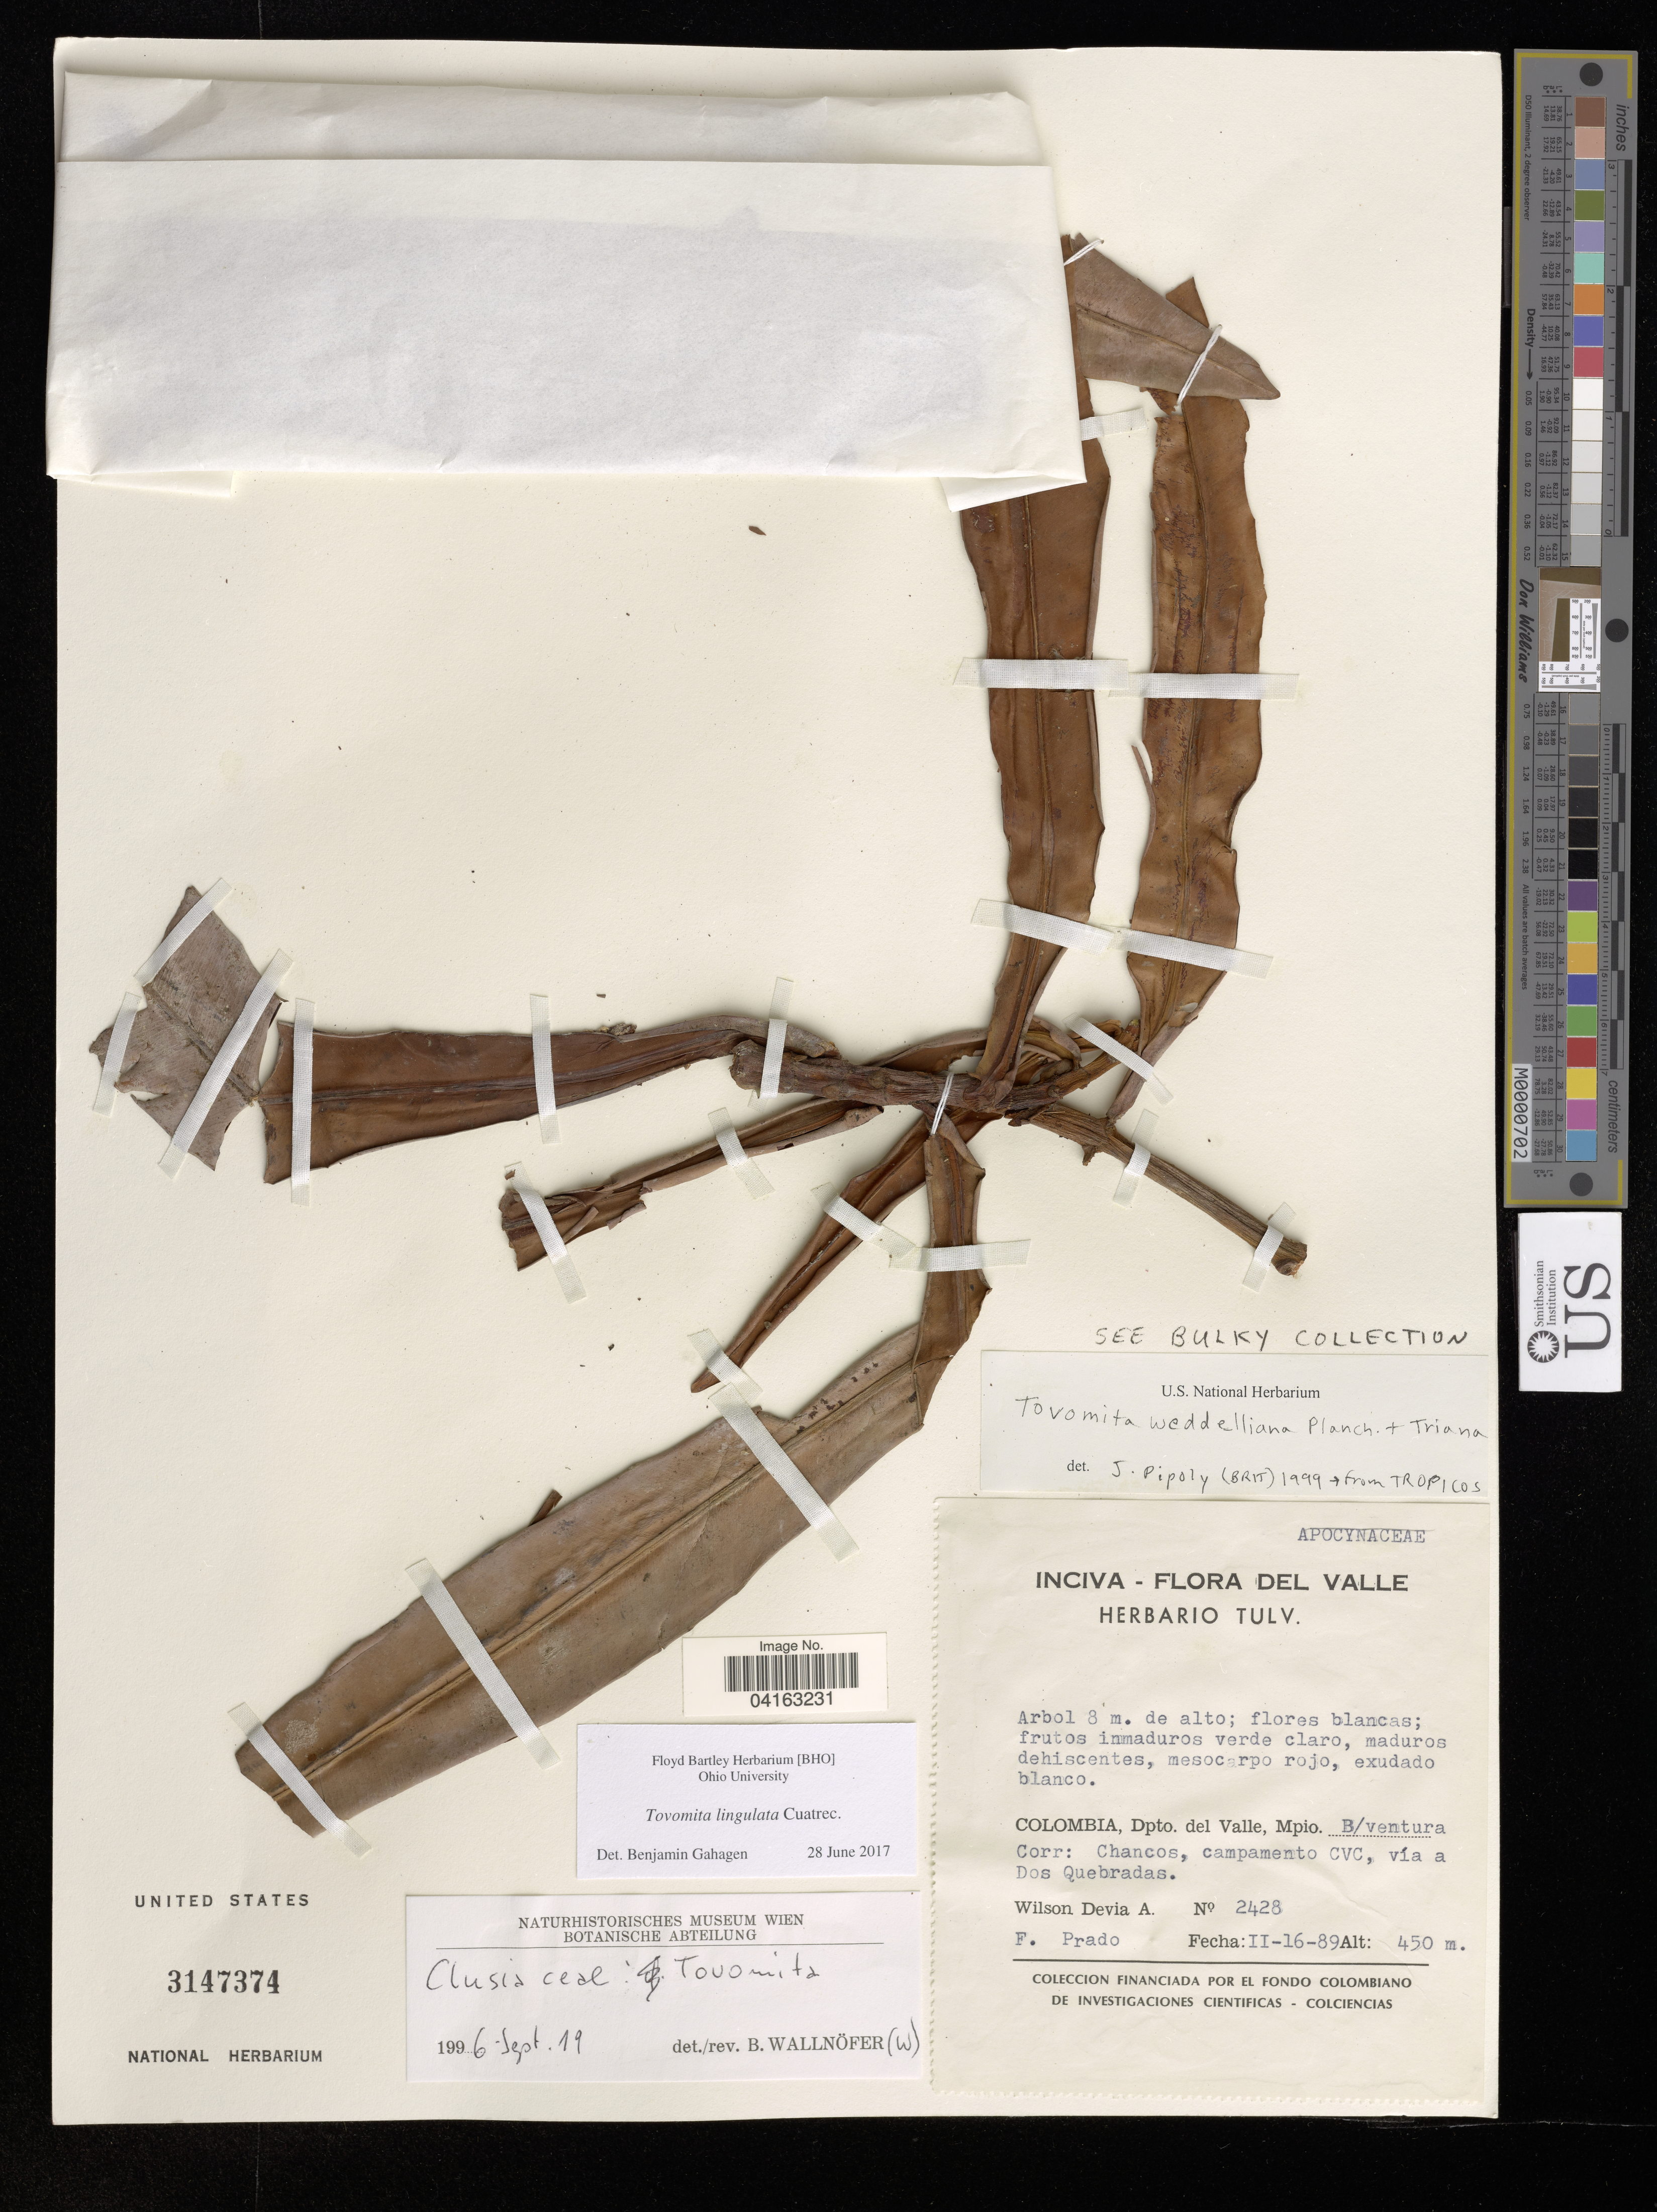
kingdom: Plantae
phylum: Tracheophyta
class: Magnoliopsida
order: Malpighiales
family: Clusiaceae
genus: Tovomita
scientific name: Tovomita lingulata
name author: Cuatrec.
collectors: F. Prado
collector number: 2428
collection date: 1989-02-16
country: Colombia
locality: Dpto. del Valle, Mpio. B/ ventura. Corr: Chancos, campamento CVC, vía a Dos Quebradas.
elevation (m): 450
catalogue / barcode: US 3147374